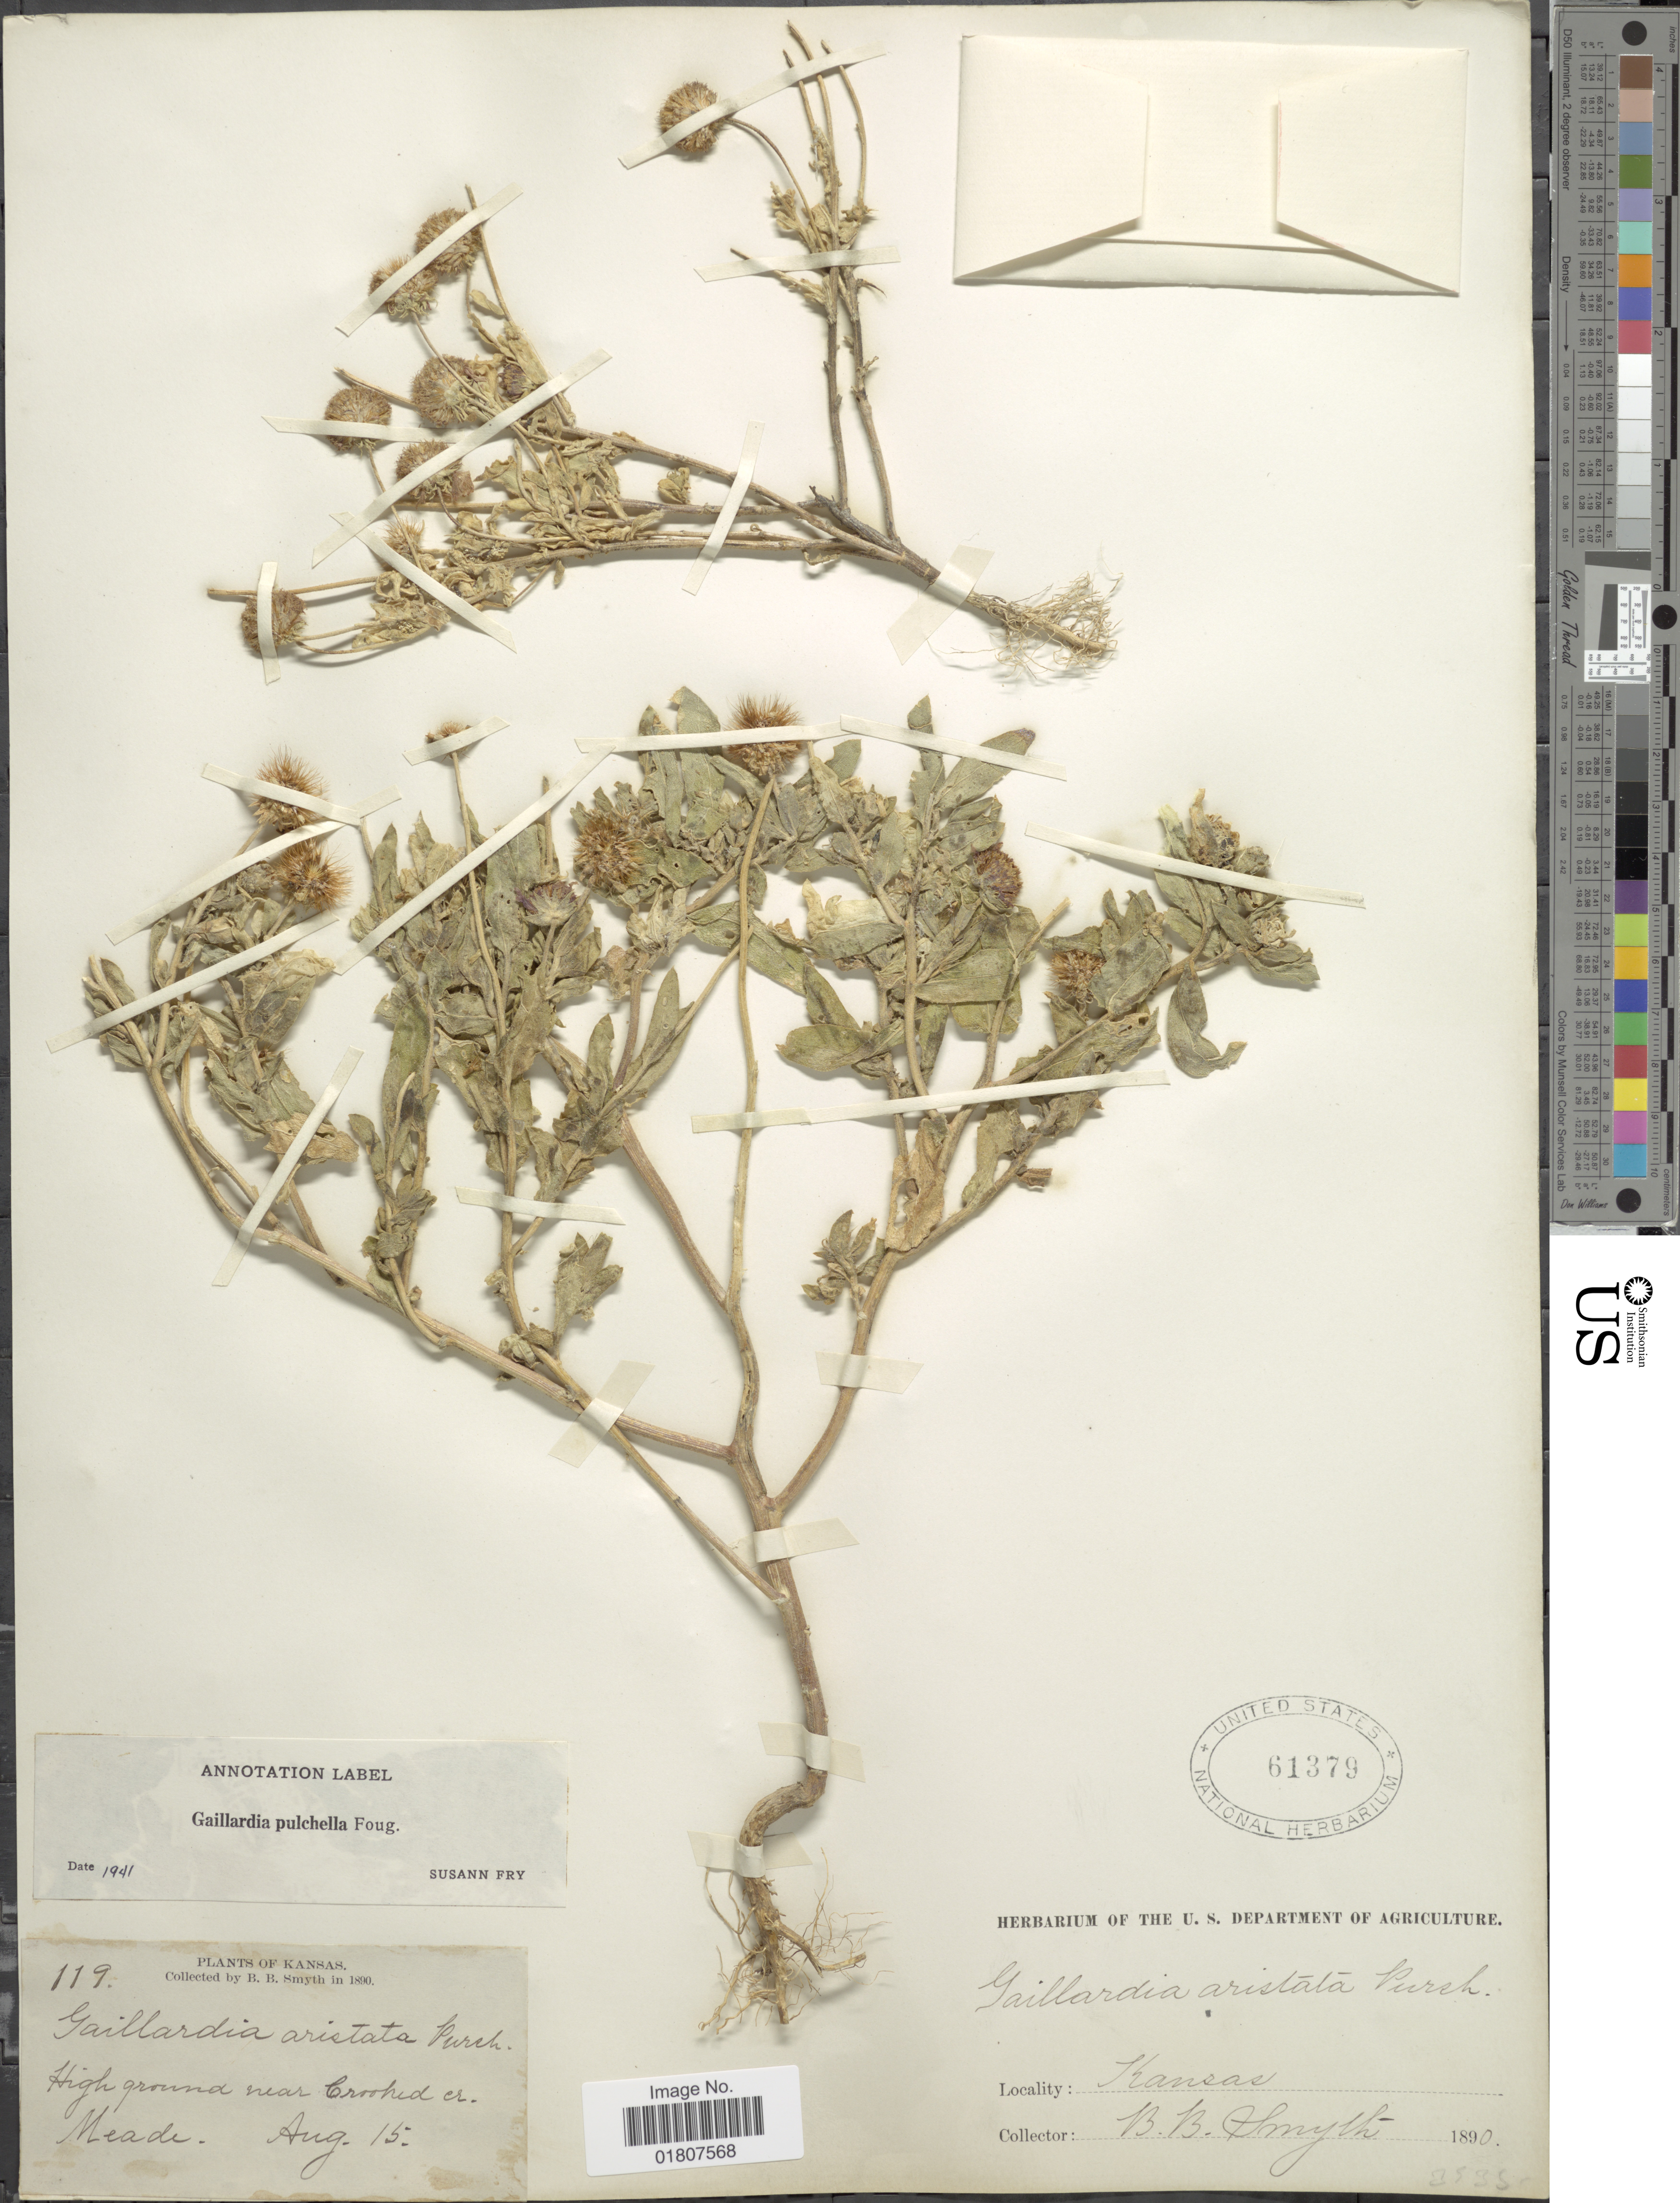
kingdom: Plantae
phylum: Tracheophyta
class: Magnoliopsida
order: Asterales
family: Asteraceae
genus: Gaillardia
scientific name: Gaillardia pulchella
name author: Foug.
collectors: B. Smyth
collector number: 119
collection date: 1890-08-15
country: United States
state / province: Kansas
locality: High ground near Crooked cr. Meade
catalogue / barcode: US 61379